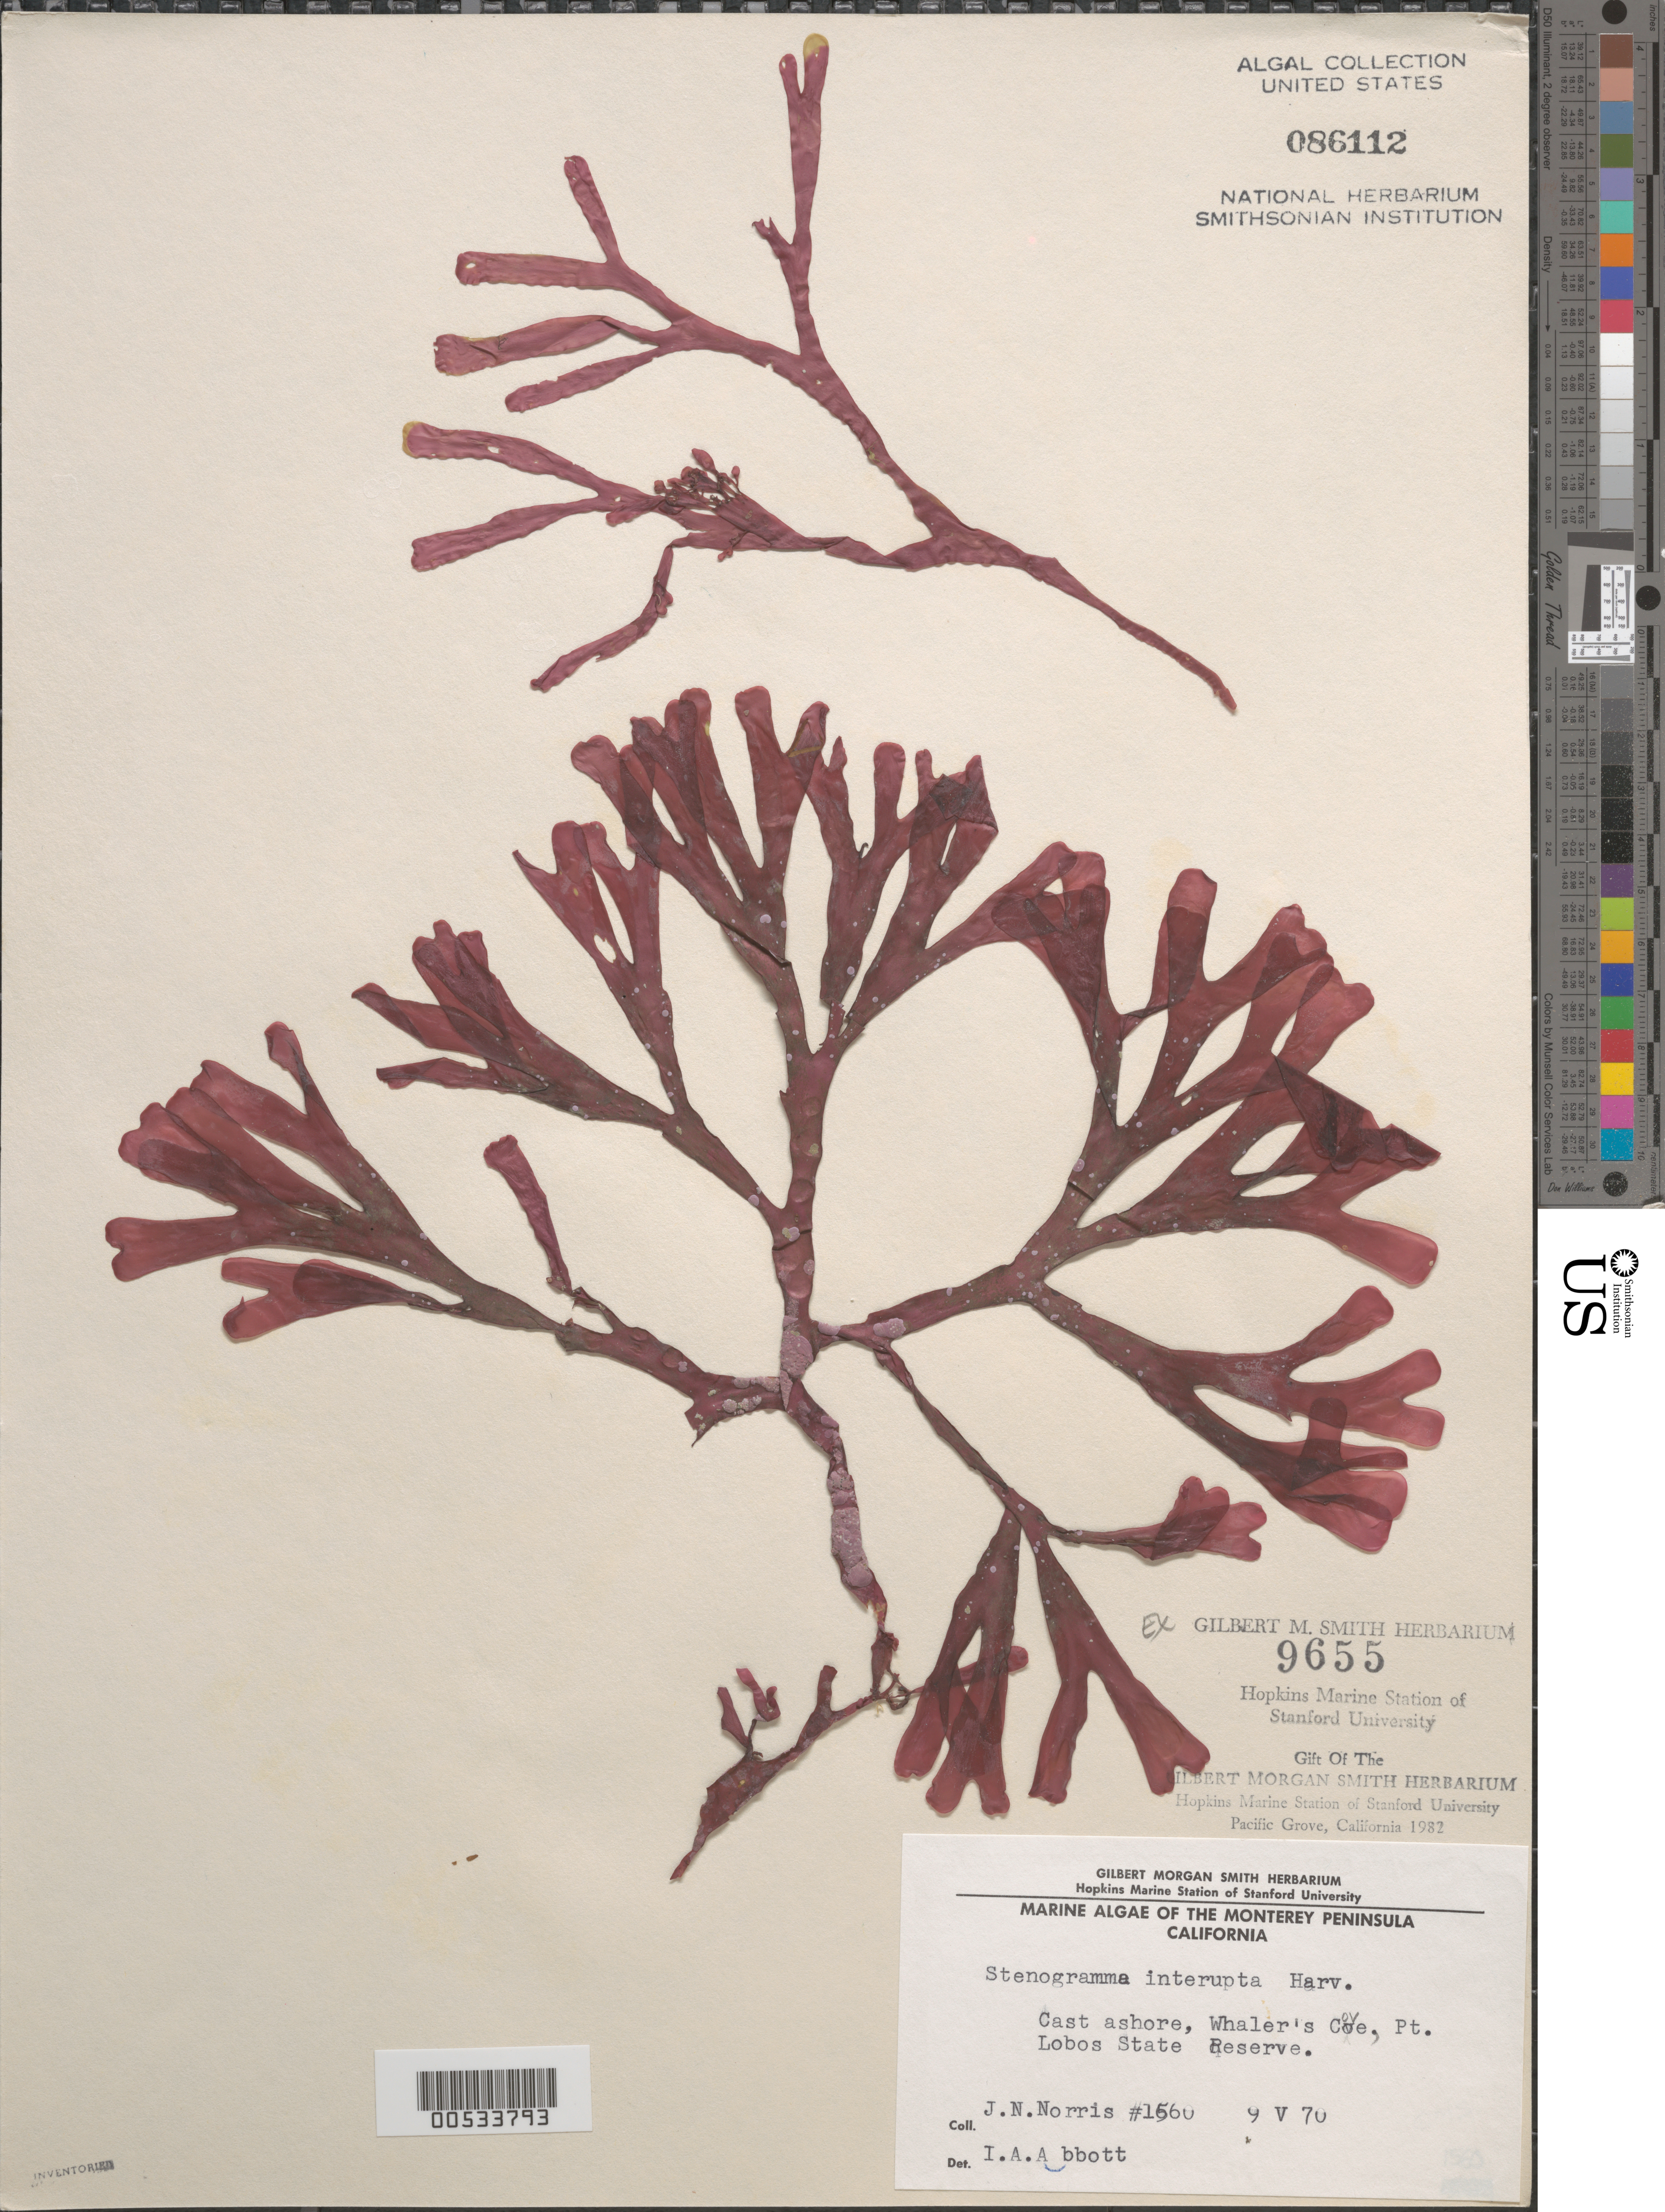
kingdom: Plantae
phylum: Rhodophyta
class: Florideophyceae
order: Gigartinales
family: Phyllophoraceae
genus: Stenogramma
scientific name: Stenogramma interruptum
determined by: Abbott, Isabella A.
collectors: J. N. Norris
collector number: JN-1560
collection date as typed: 09 May 1970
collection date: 1970-05-09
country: United States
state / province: California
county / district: Monterey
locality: Whaler's Cove, Point Lobos State Reserve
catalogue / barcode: US 86112